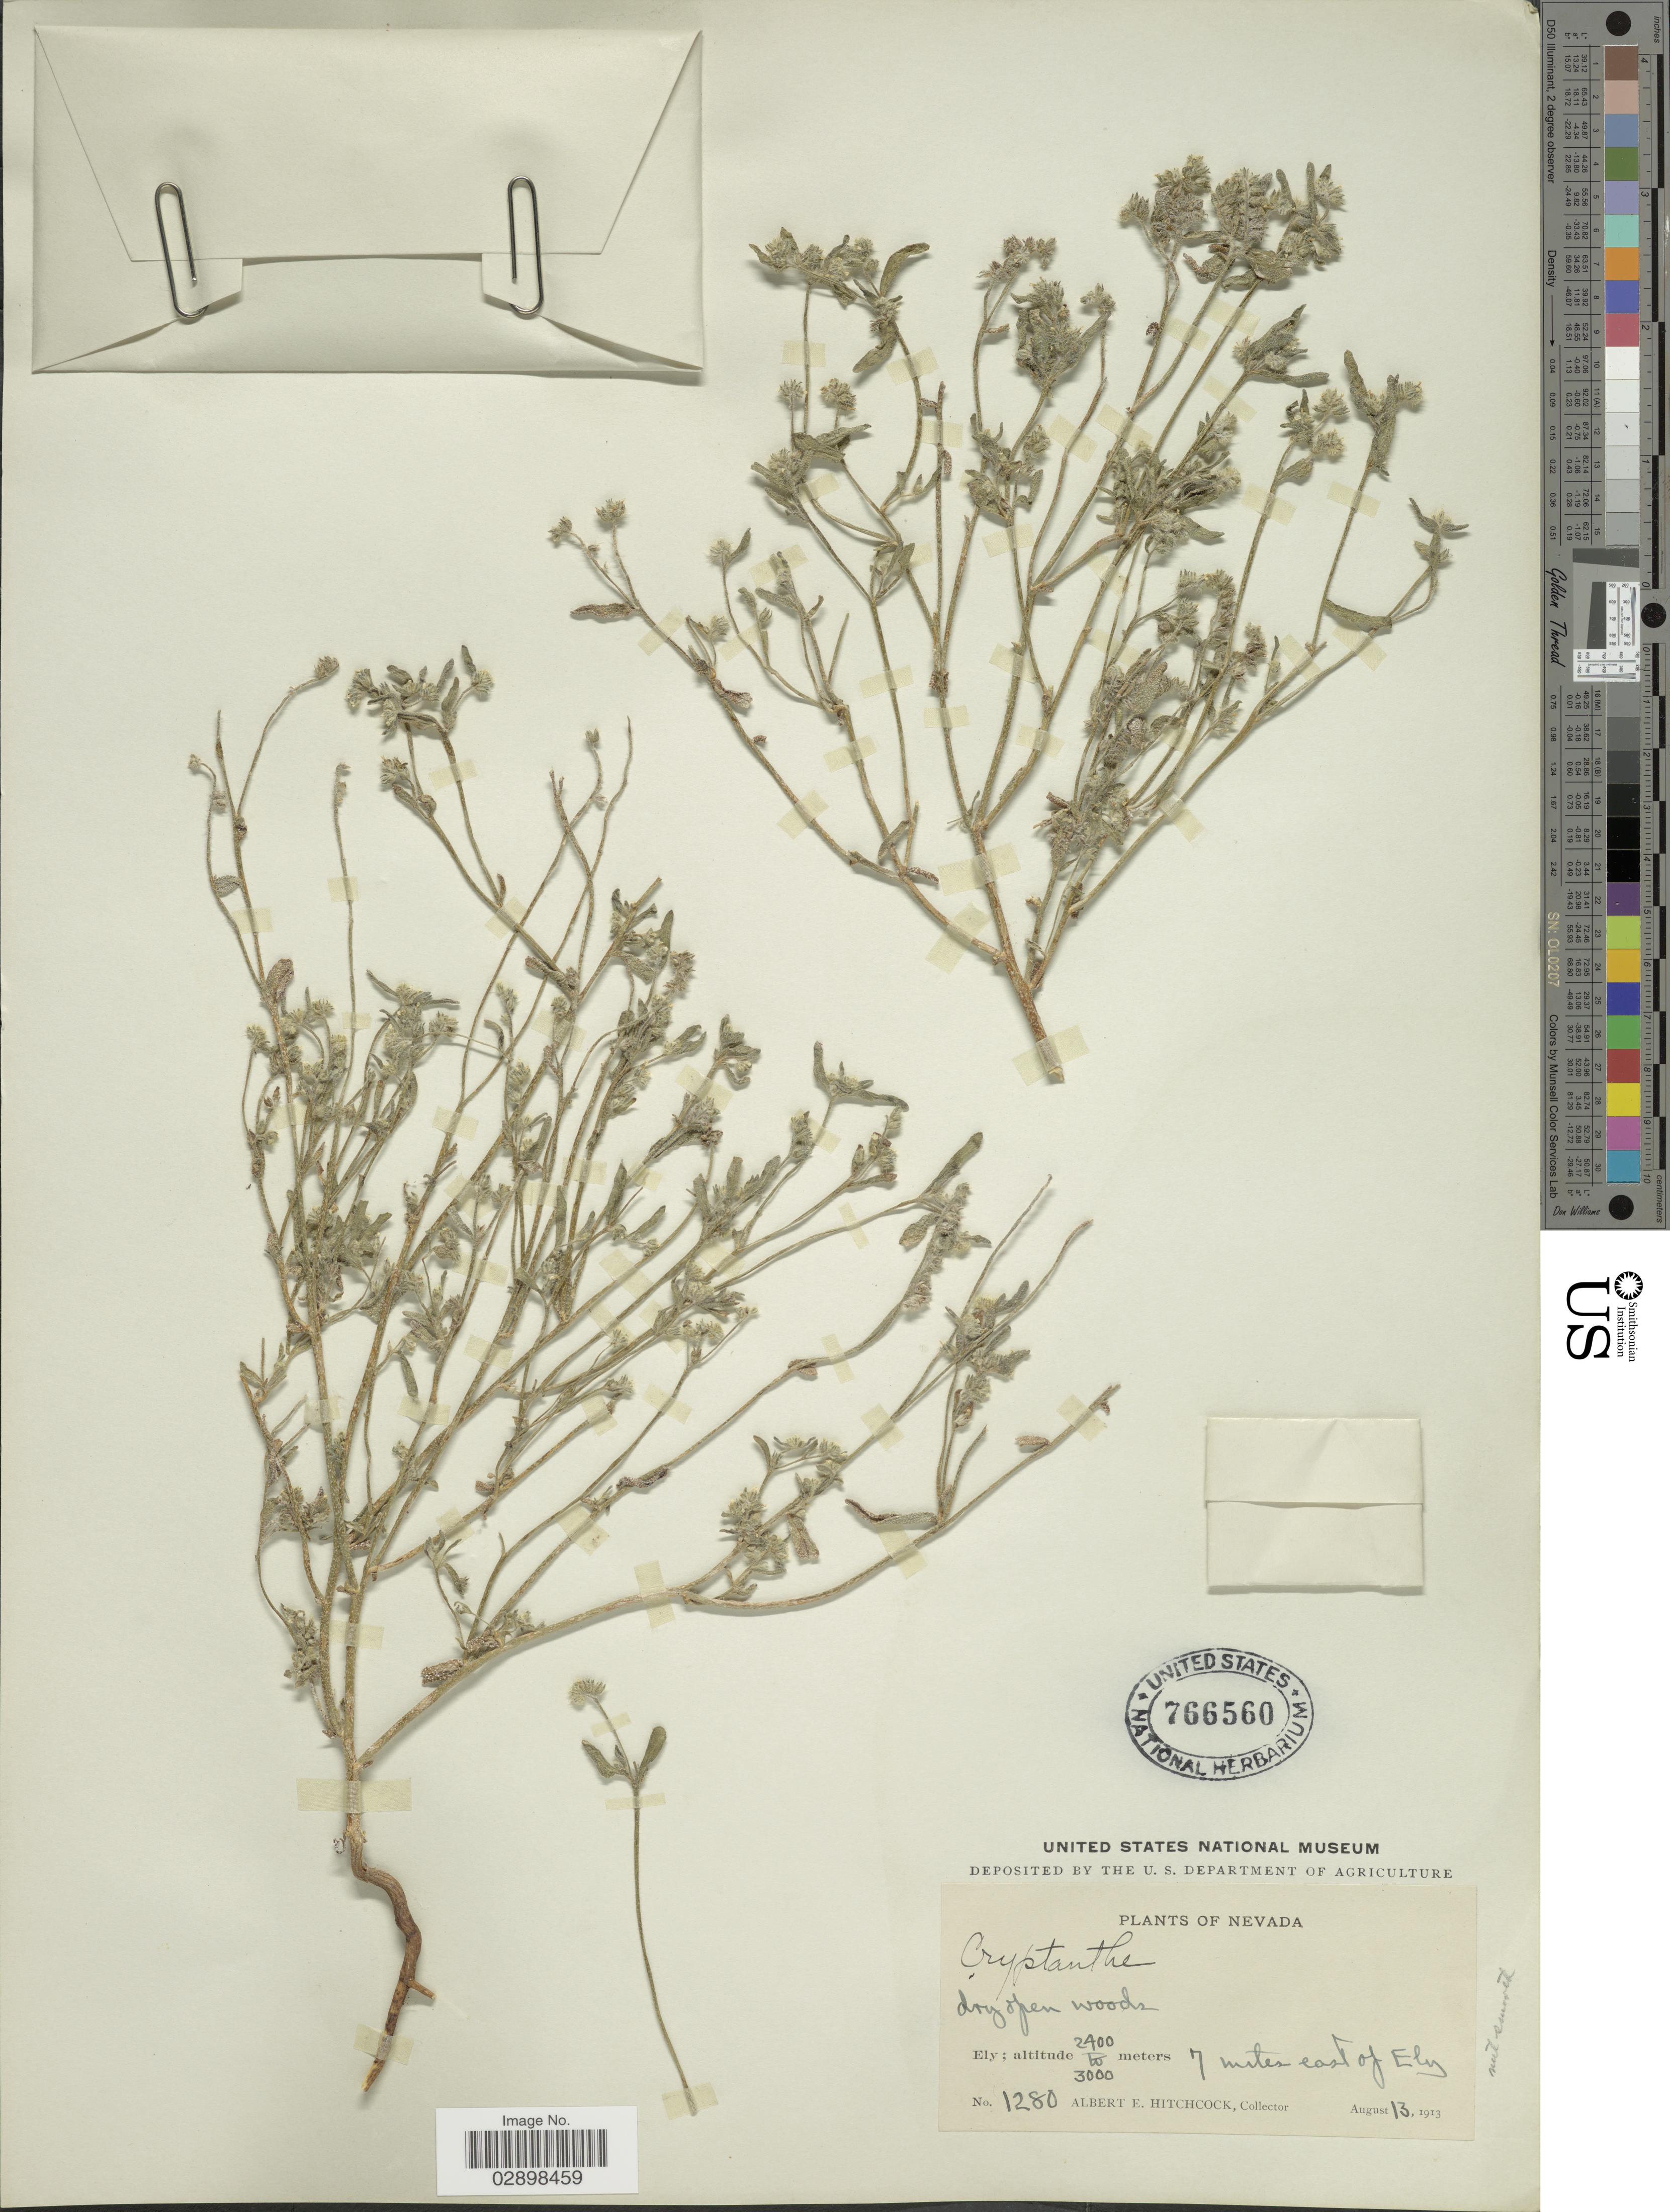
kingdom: Plantae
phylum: Tracheophyta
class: Magnoliopsida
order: Boraginales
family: Boraginaceae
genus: Cryptantha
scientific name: Cryptantha watsonii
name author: (A. Gray) Greene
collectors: A. Hitchcock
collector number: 1280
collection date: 1913-08-13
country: United States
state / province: Nevada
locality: Ely. 7 miles east of Ely.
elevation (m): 2400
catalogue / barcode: US 766560